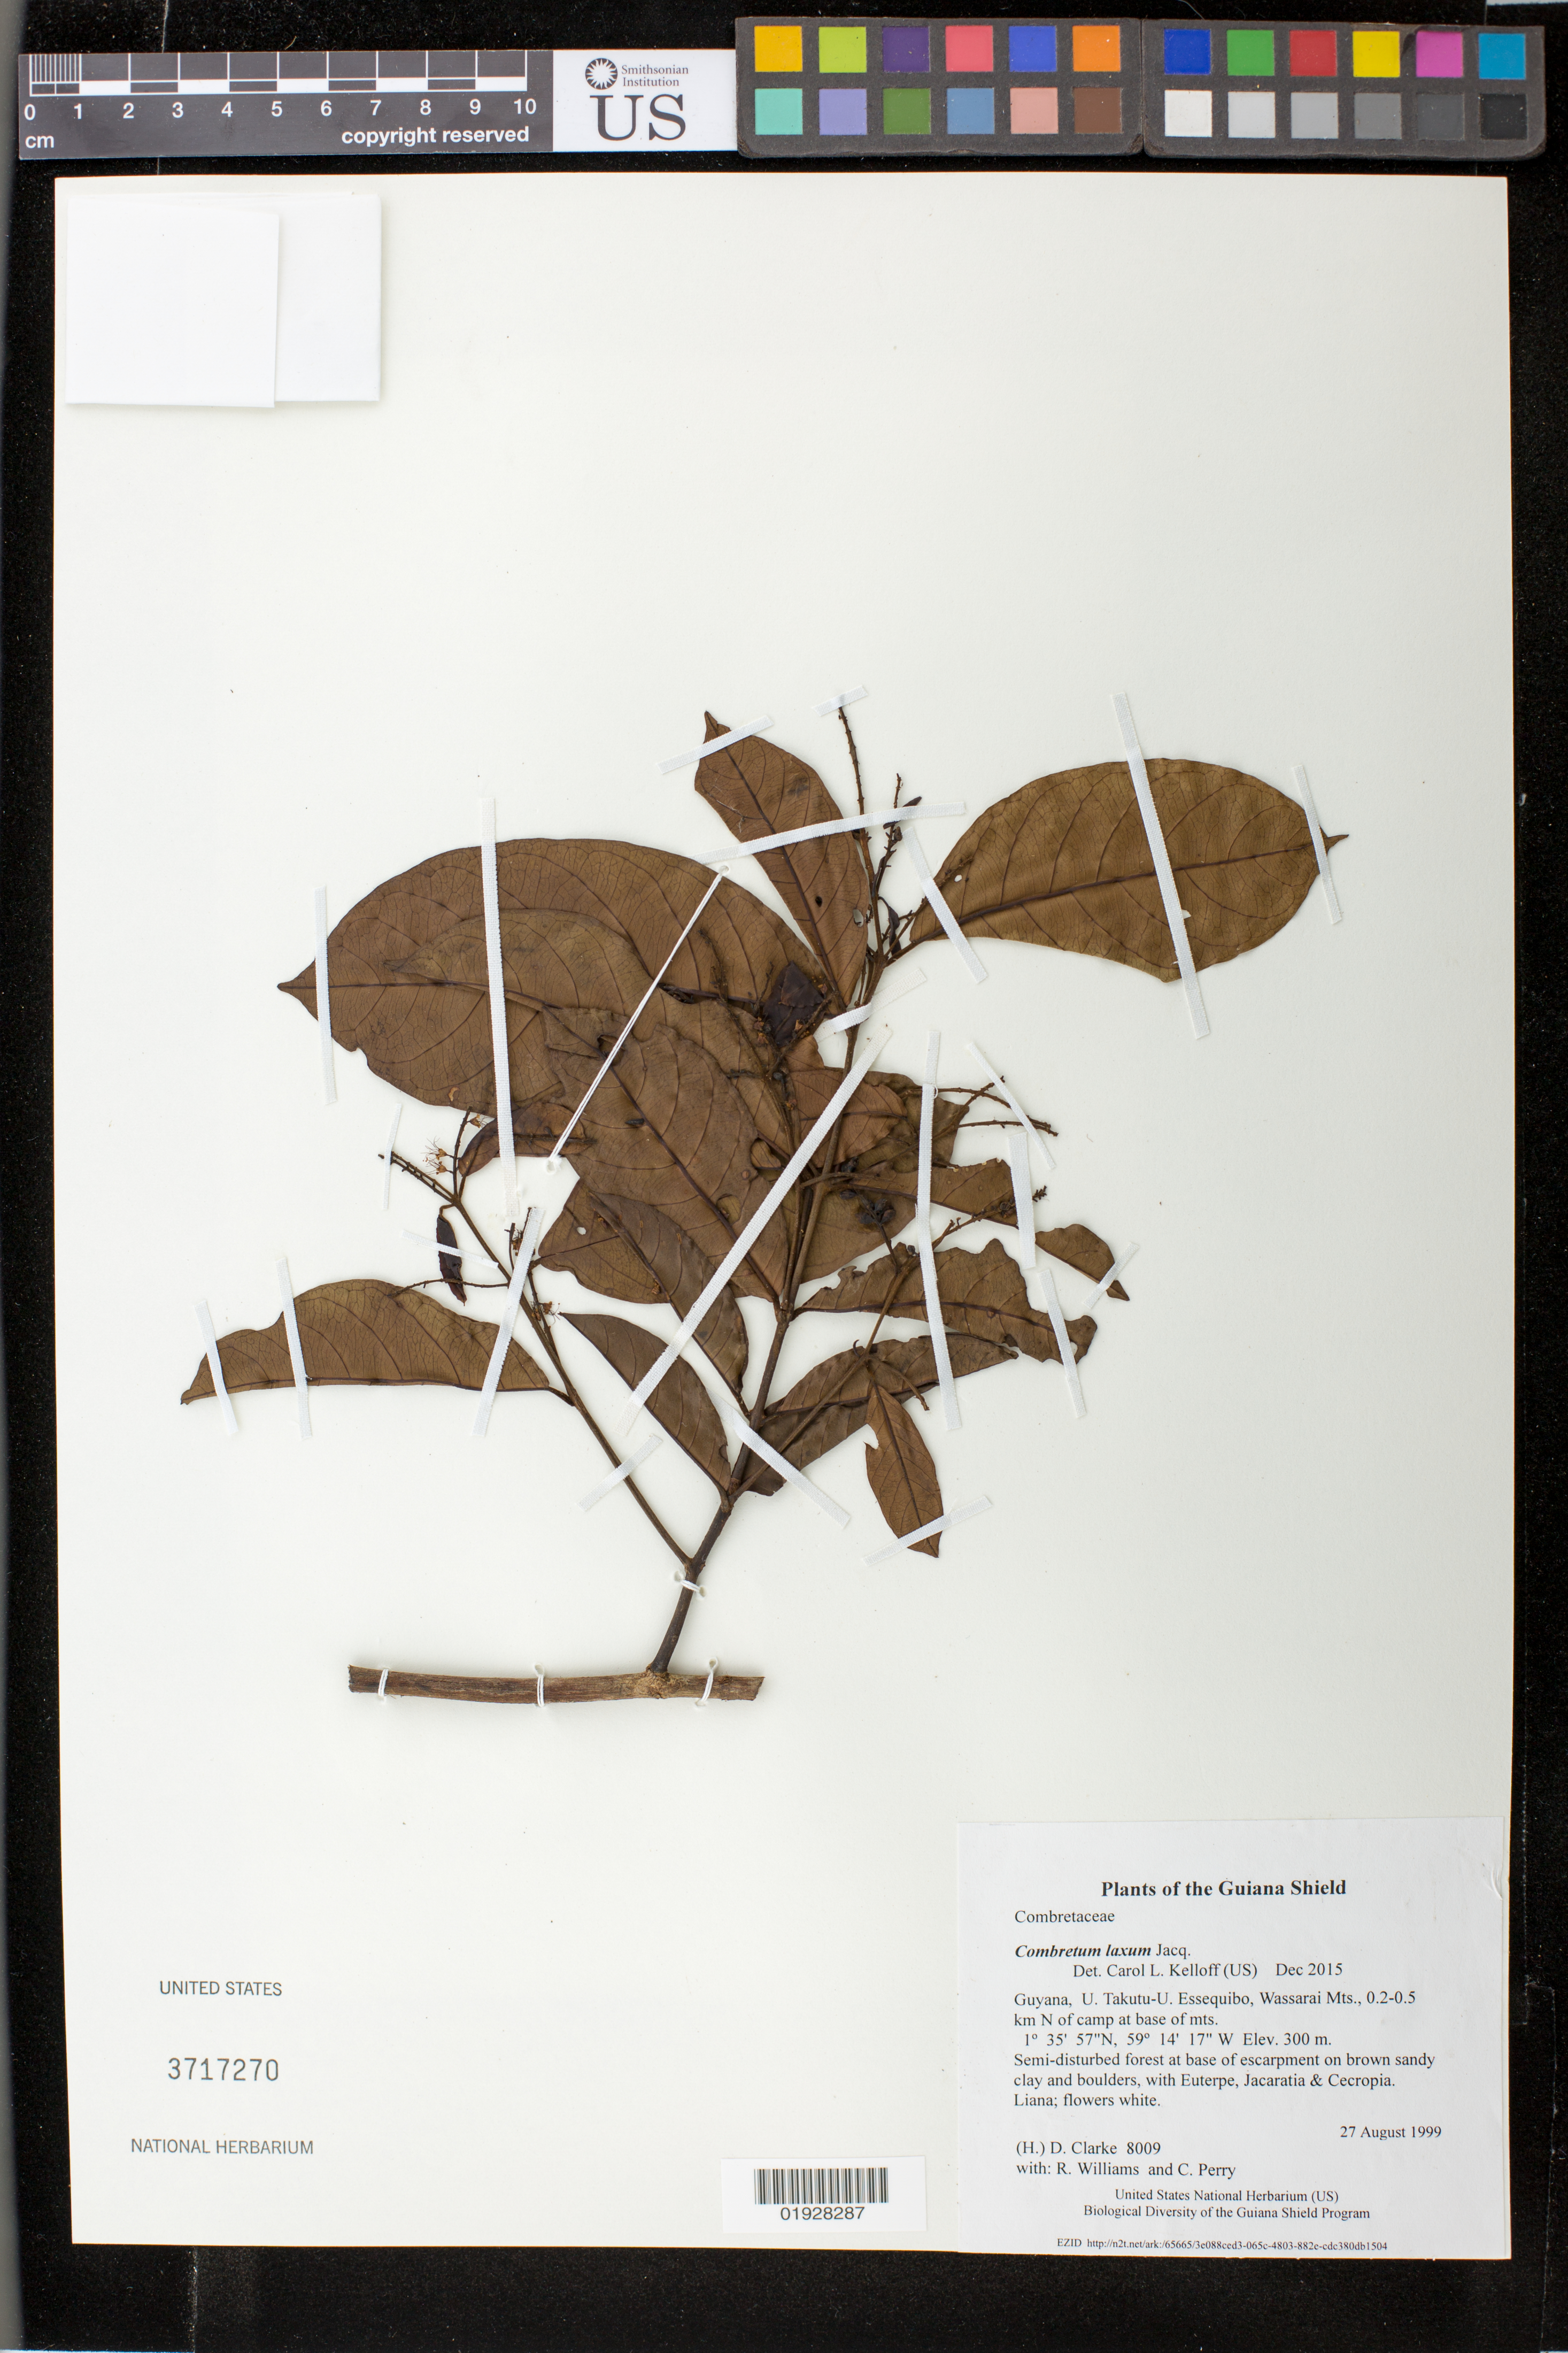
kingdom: Plantae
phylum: Tracheophyta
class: Magnoliopsida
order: Myrtales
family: Combretaceae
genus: Combretum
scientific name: Combretum laxum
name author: Jacq.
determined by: Kelloff, Carol L., (US), Smithsonian Institution - National Museum of Natural History (UNITED STATES)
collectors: H. D. Clarke, R. Williams & C. Perry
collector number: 8009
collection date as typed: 27 August 1999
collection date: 1999-08-27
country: Guyana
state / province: U. Takutu-U. Essequibo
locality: Wassarai Mts., 0.2-0.5 km N of camp at base of mts.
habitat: Semi-disturbed forest at base of escarpment on brown sandy clay and boulders, with Euterpe, Jacaratia & Cecropia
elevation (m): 300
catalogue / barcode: US 3717270